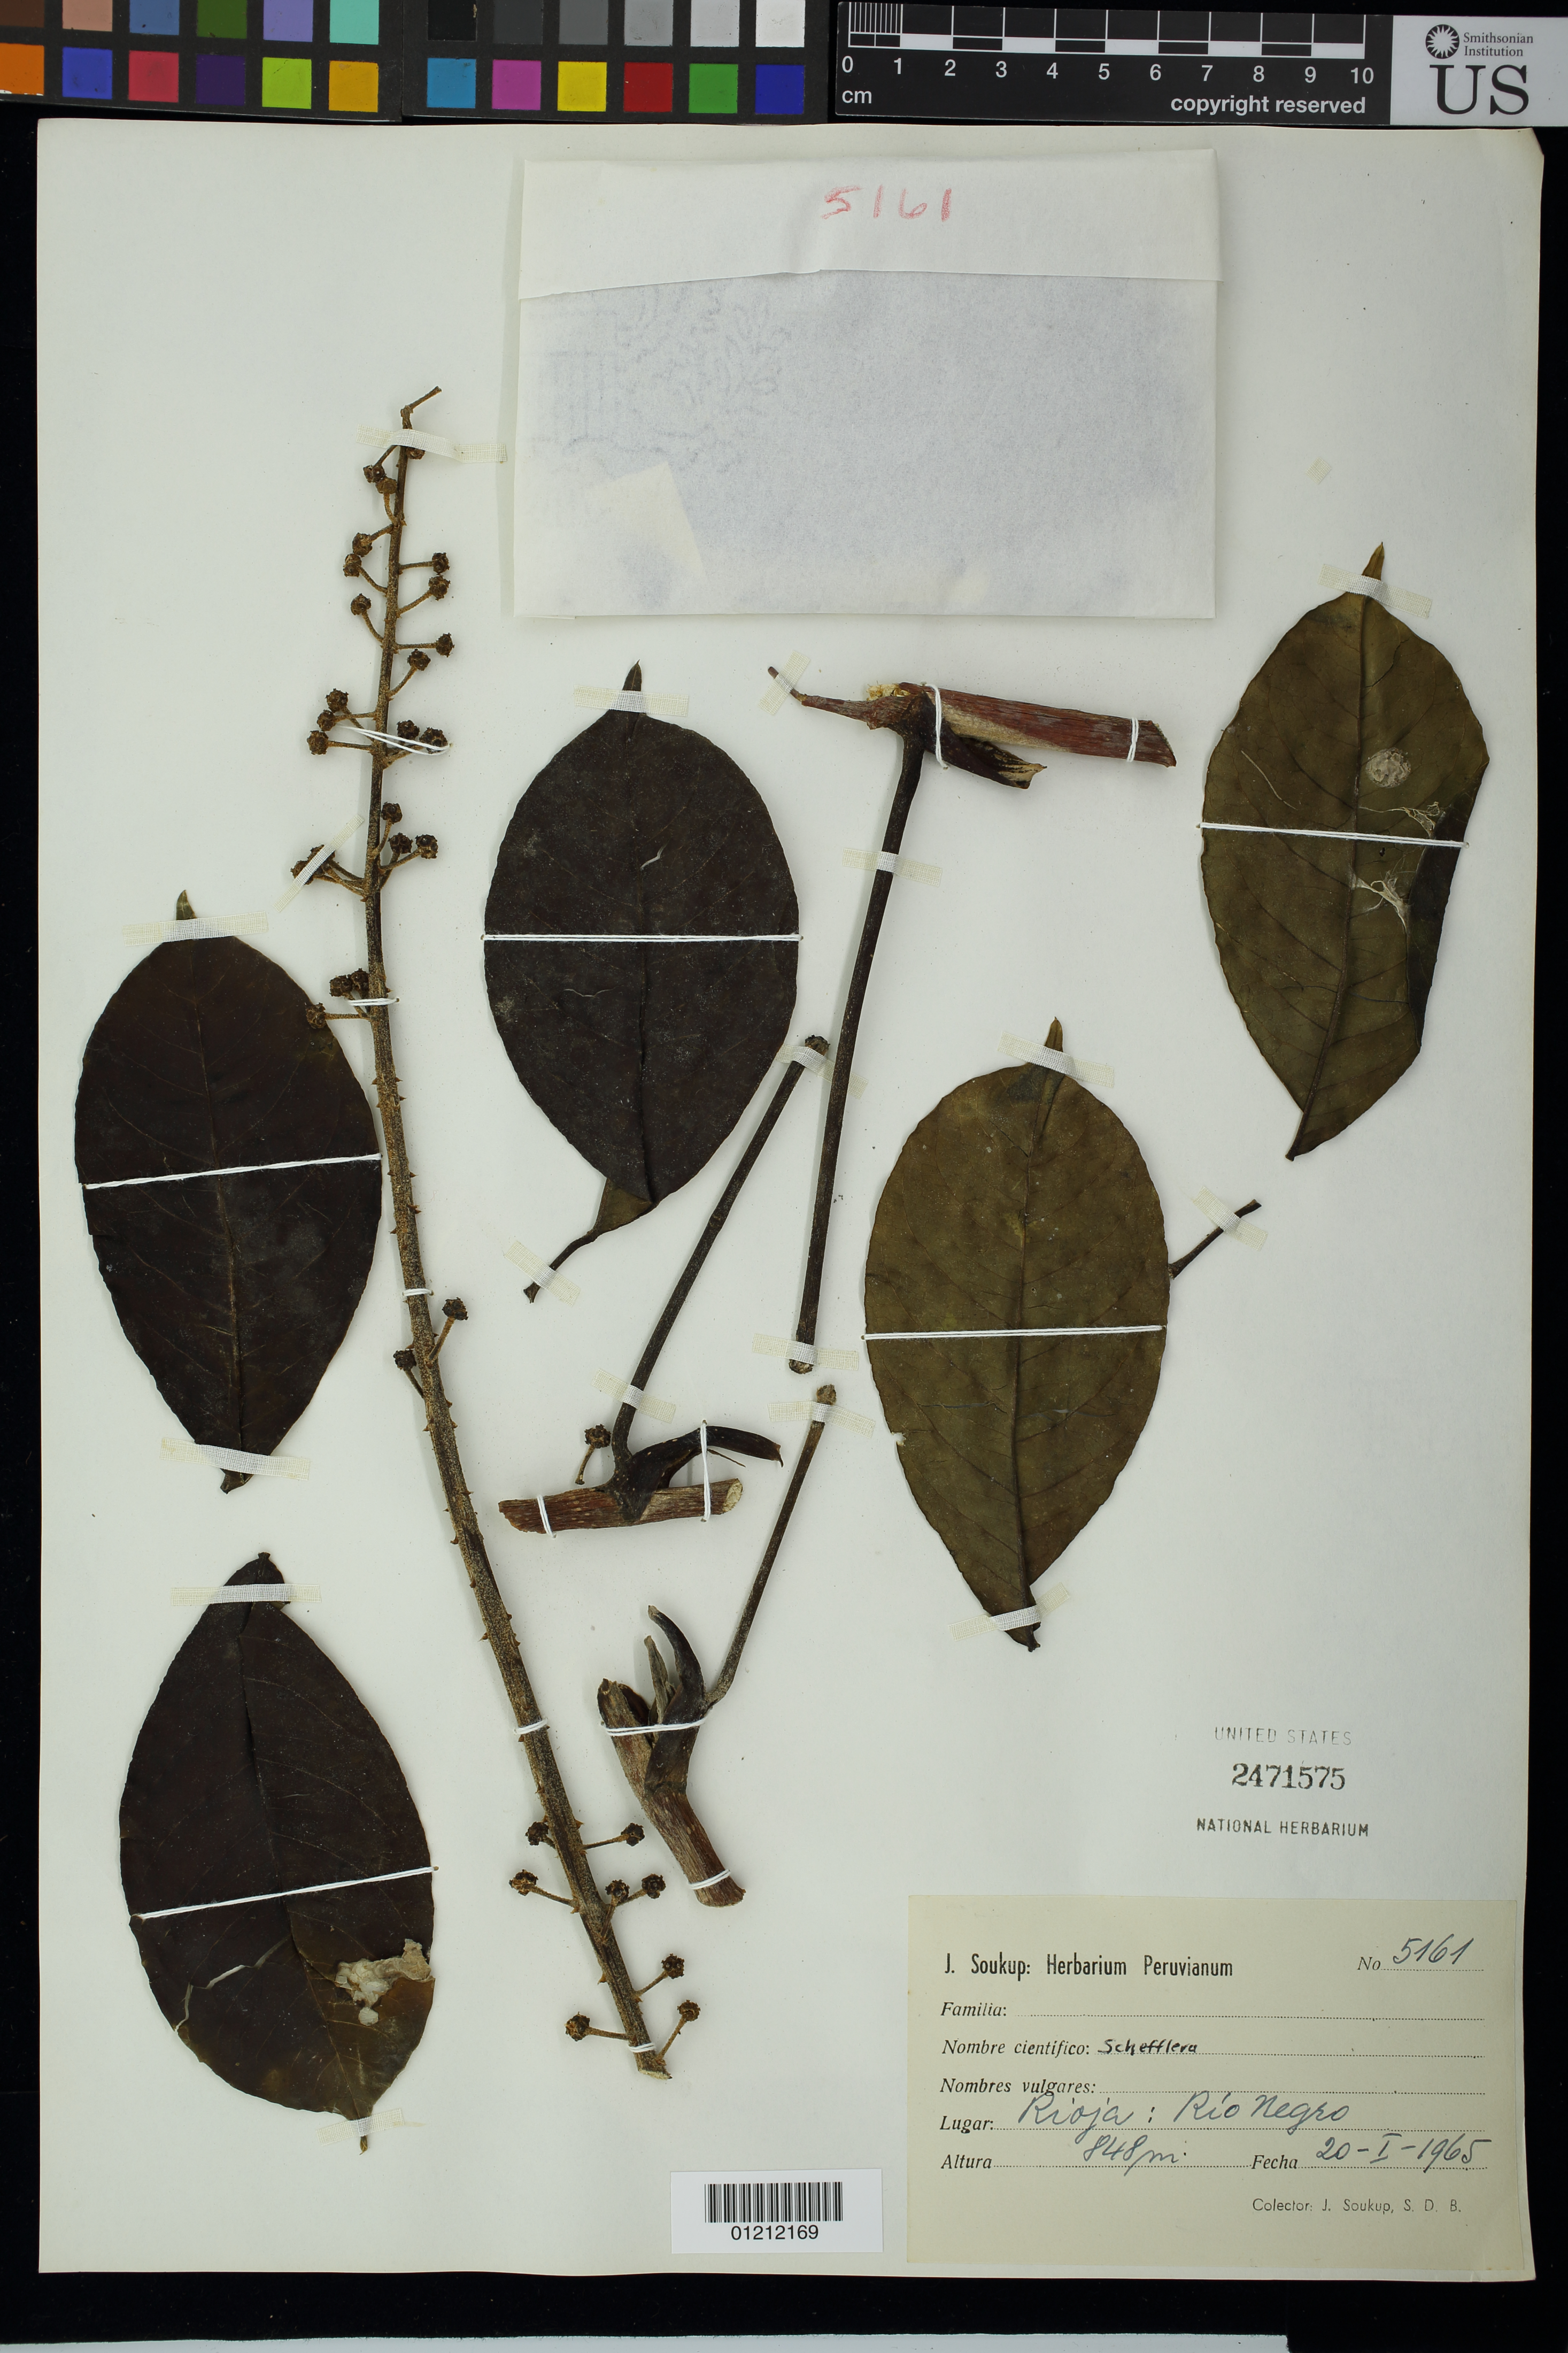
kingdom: Plantae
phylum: Tracheophyta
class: Magnoliopsida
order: Apiales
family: Araliaceae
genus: Schefflera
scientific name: Schefflera sp.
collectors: J. J. Soukup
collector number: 5161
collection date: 1965-01-20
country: Peru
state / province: San Martín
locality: Rioja: Rio Negro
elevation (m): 848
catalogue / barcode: US 2471575